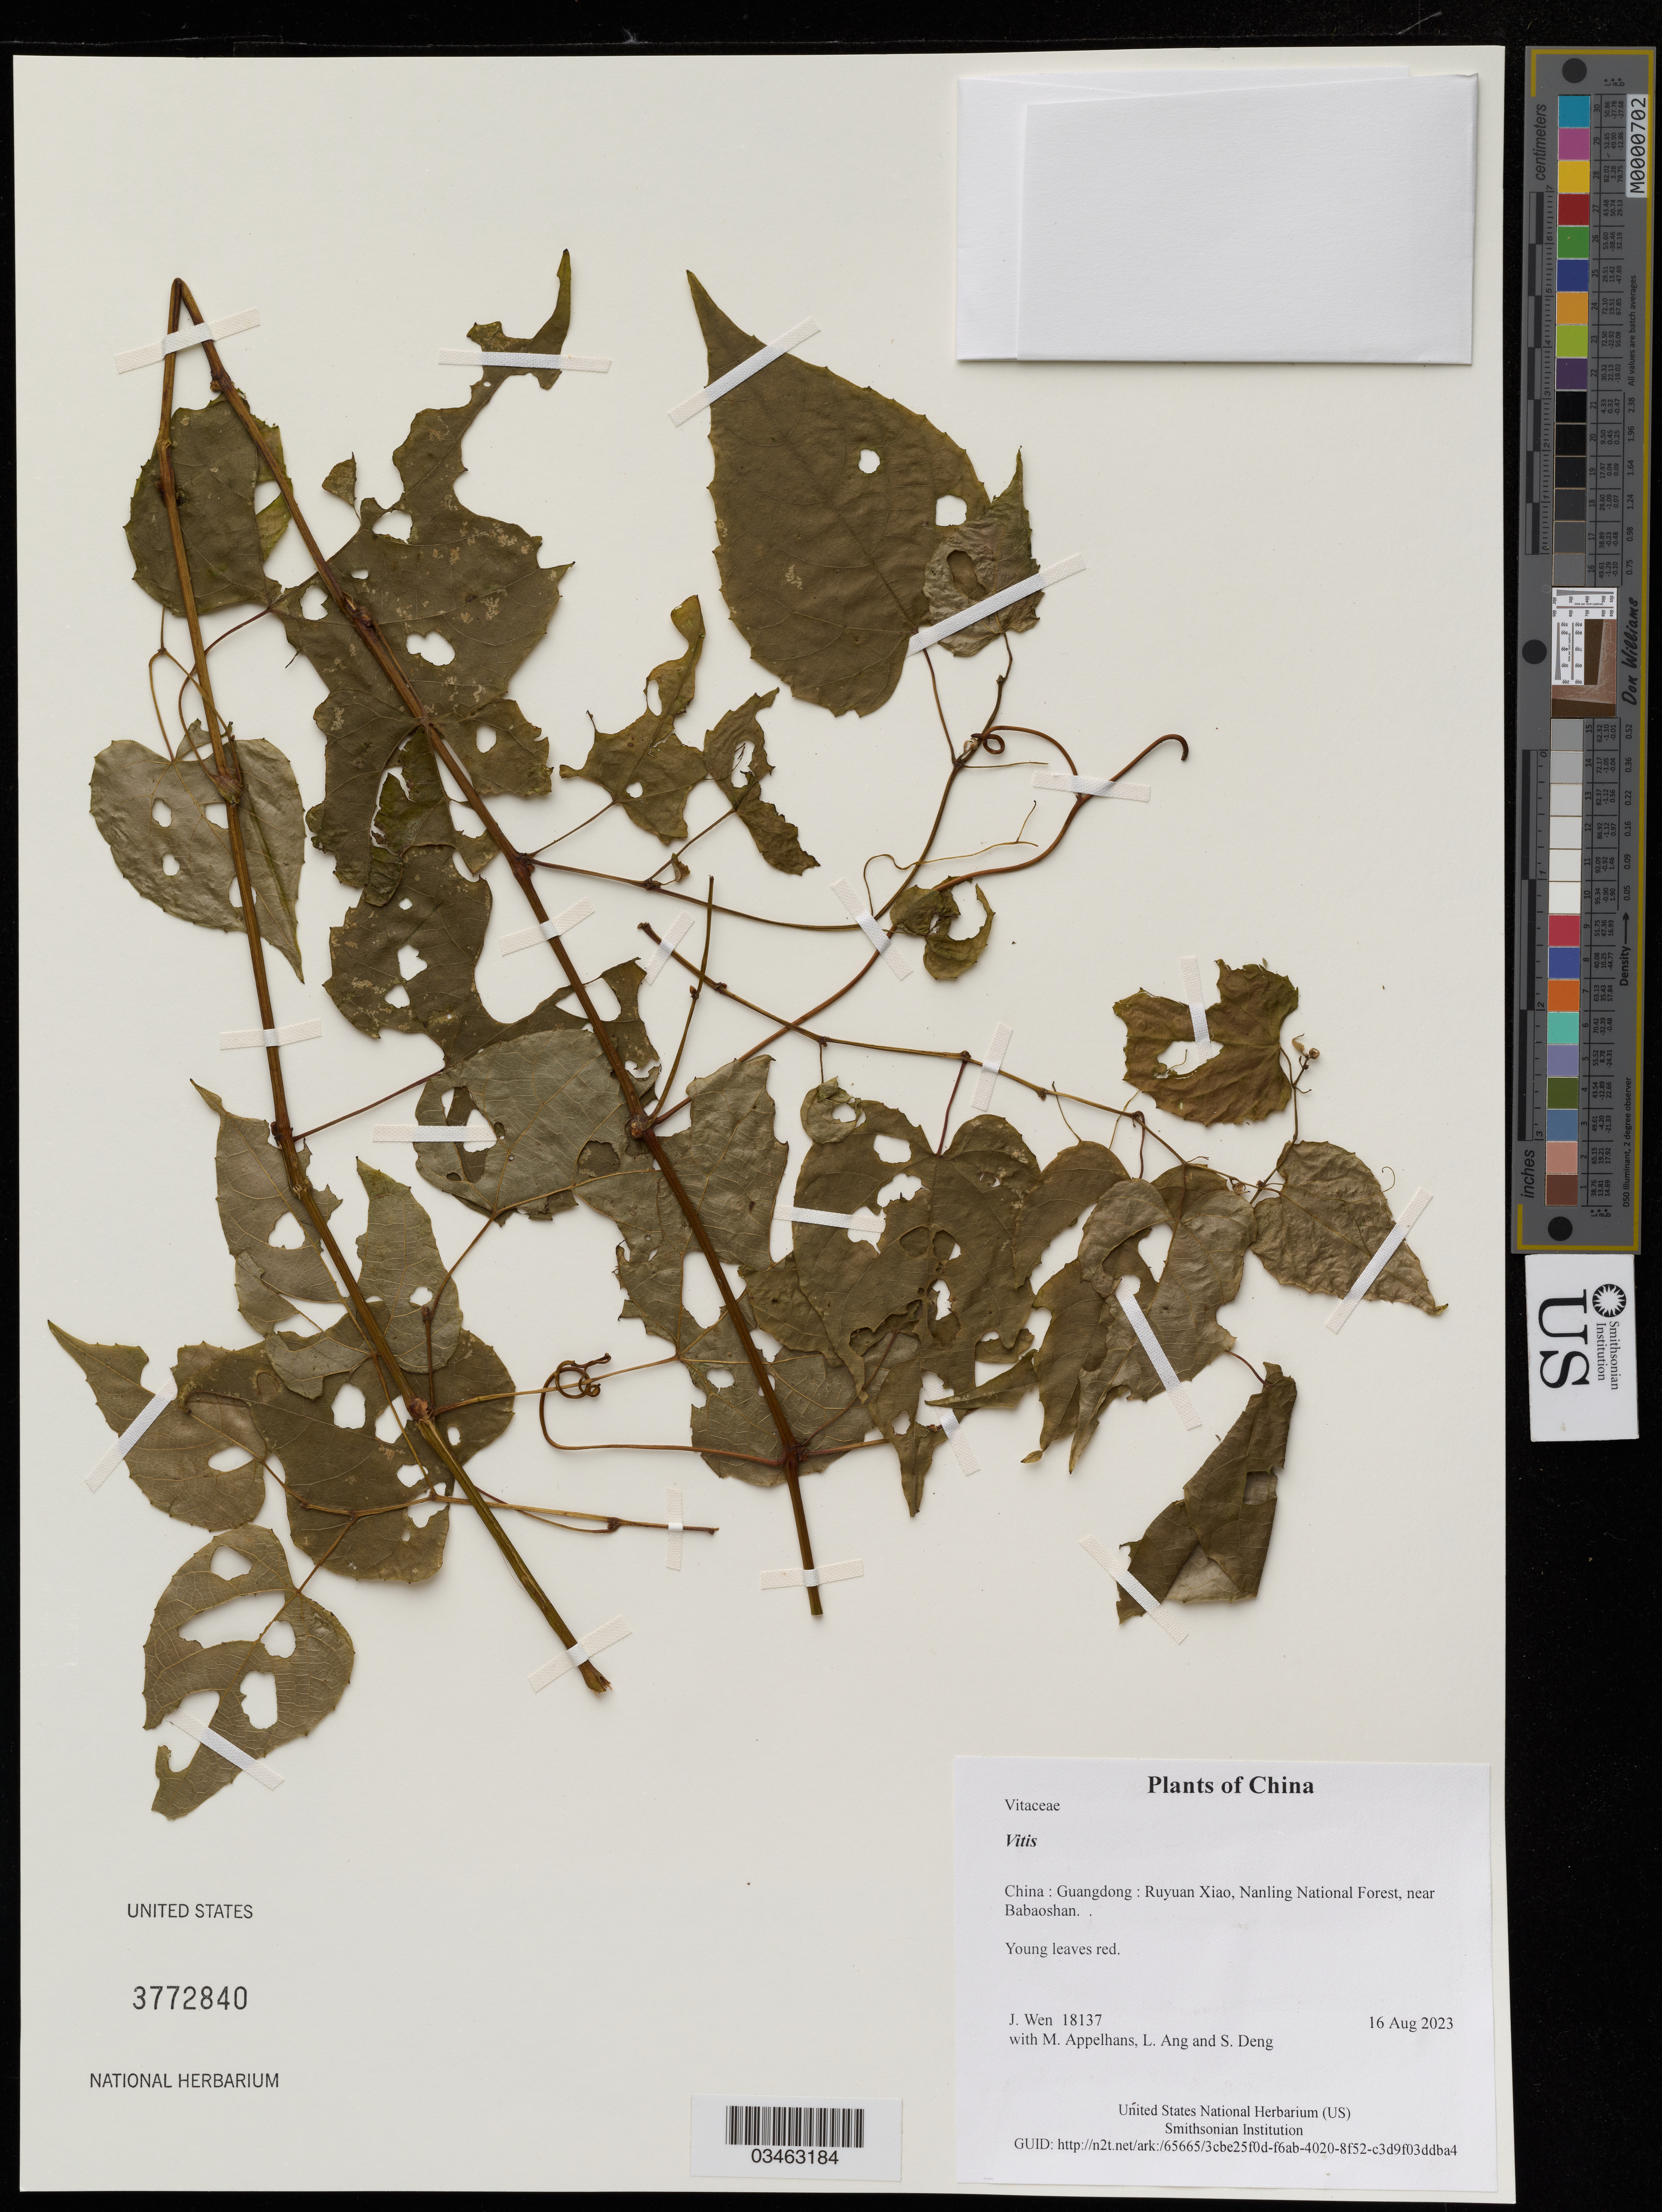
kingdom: Plantae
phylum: Tracheophyta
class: Magnoliopsida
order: Vitales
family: Vitaceae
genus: Vitis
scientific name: Vitis sp.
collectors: J. Wen, M. Appelhans, L. Ang & S. Deng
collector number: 18137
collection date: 2023-08-16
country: China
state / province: Guangdong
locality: Ruyuan Xiao, Nanling National Forest, near Babaoshan.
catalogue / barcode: US 3772840